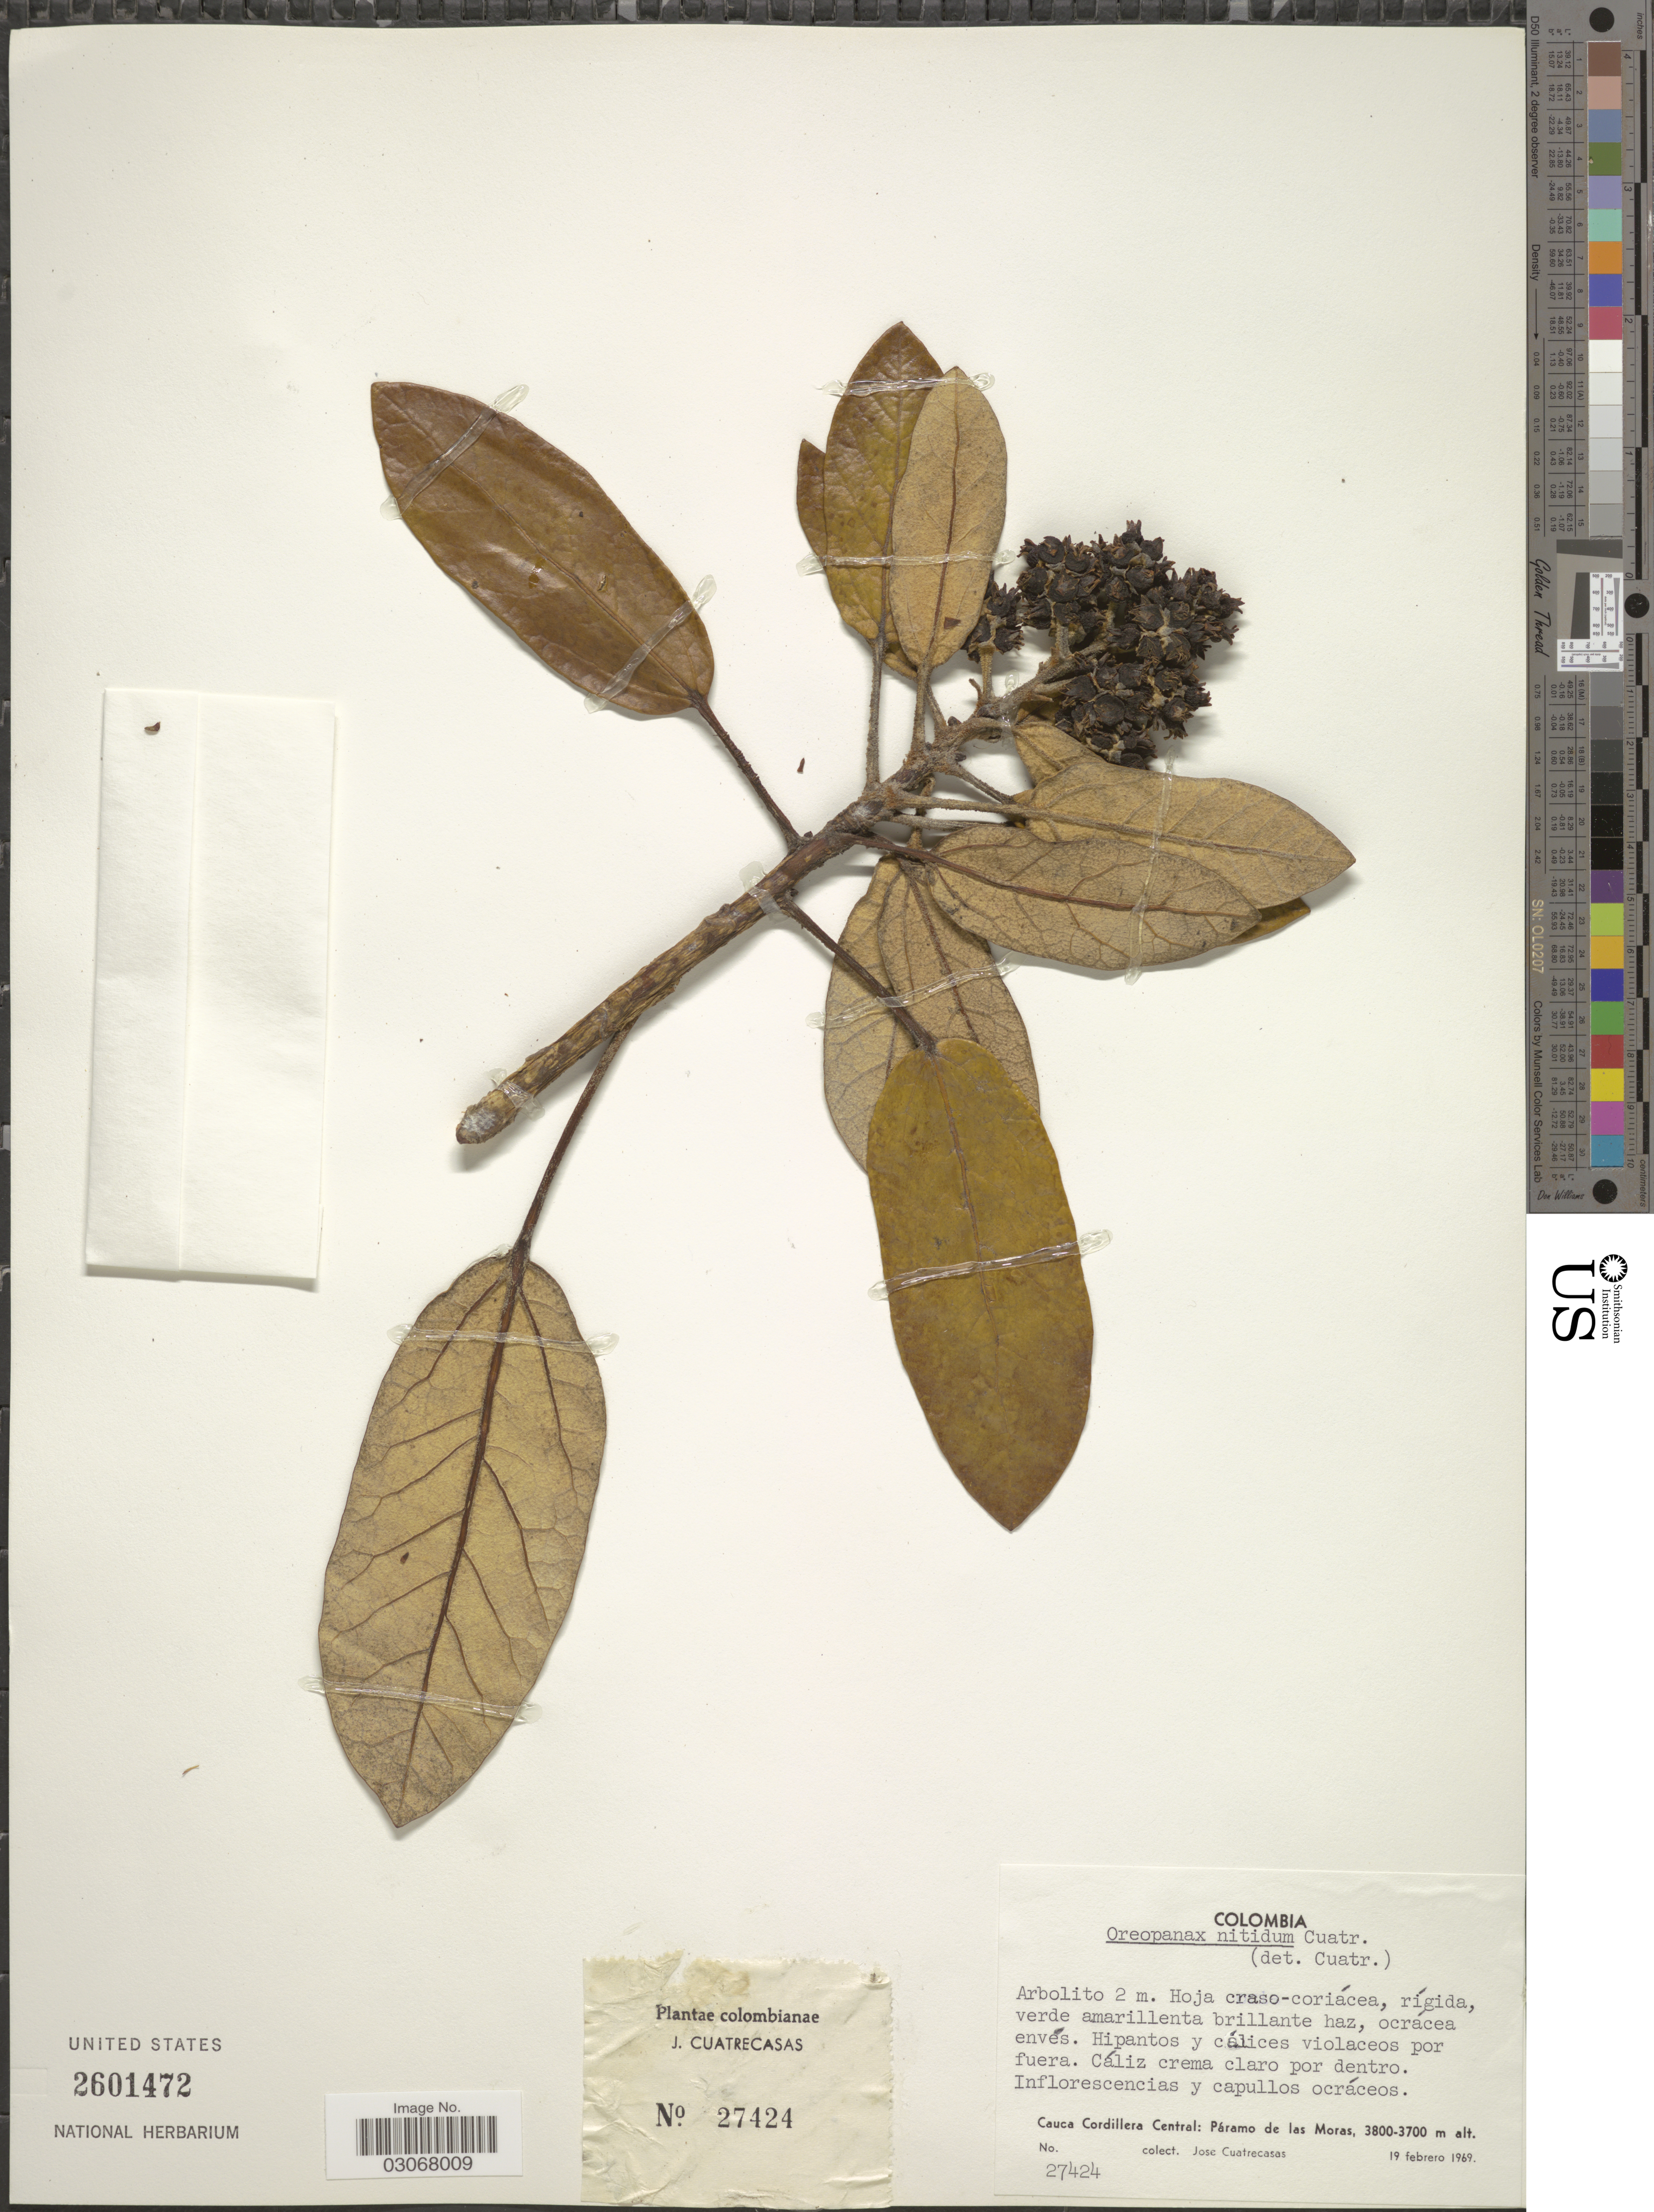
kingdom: Plantae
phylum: Tracheophyta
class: Magnoliopsida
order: Apiales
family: Araliaceae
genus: Oreopanax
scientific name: Oreopanax nitidus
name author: Cuatrec.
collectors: J. Cuatrecasas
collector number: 27424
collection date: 1969-02-19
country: Colombia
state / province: Cauca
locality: Cauca Cordillera Central: Páramo de las Moras.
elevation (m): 3700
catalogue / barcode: US 2601472